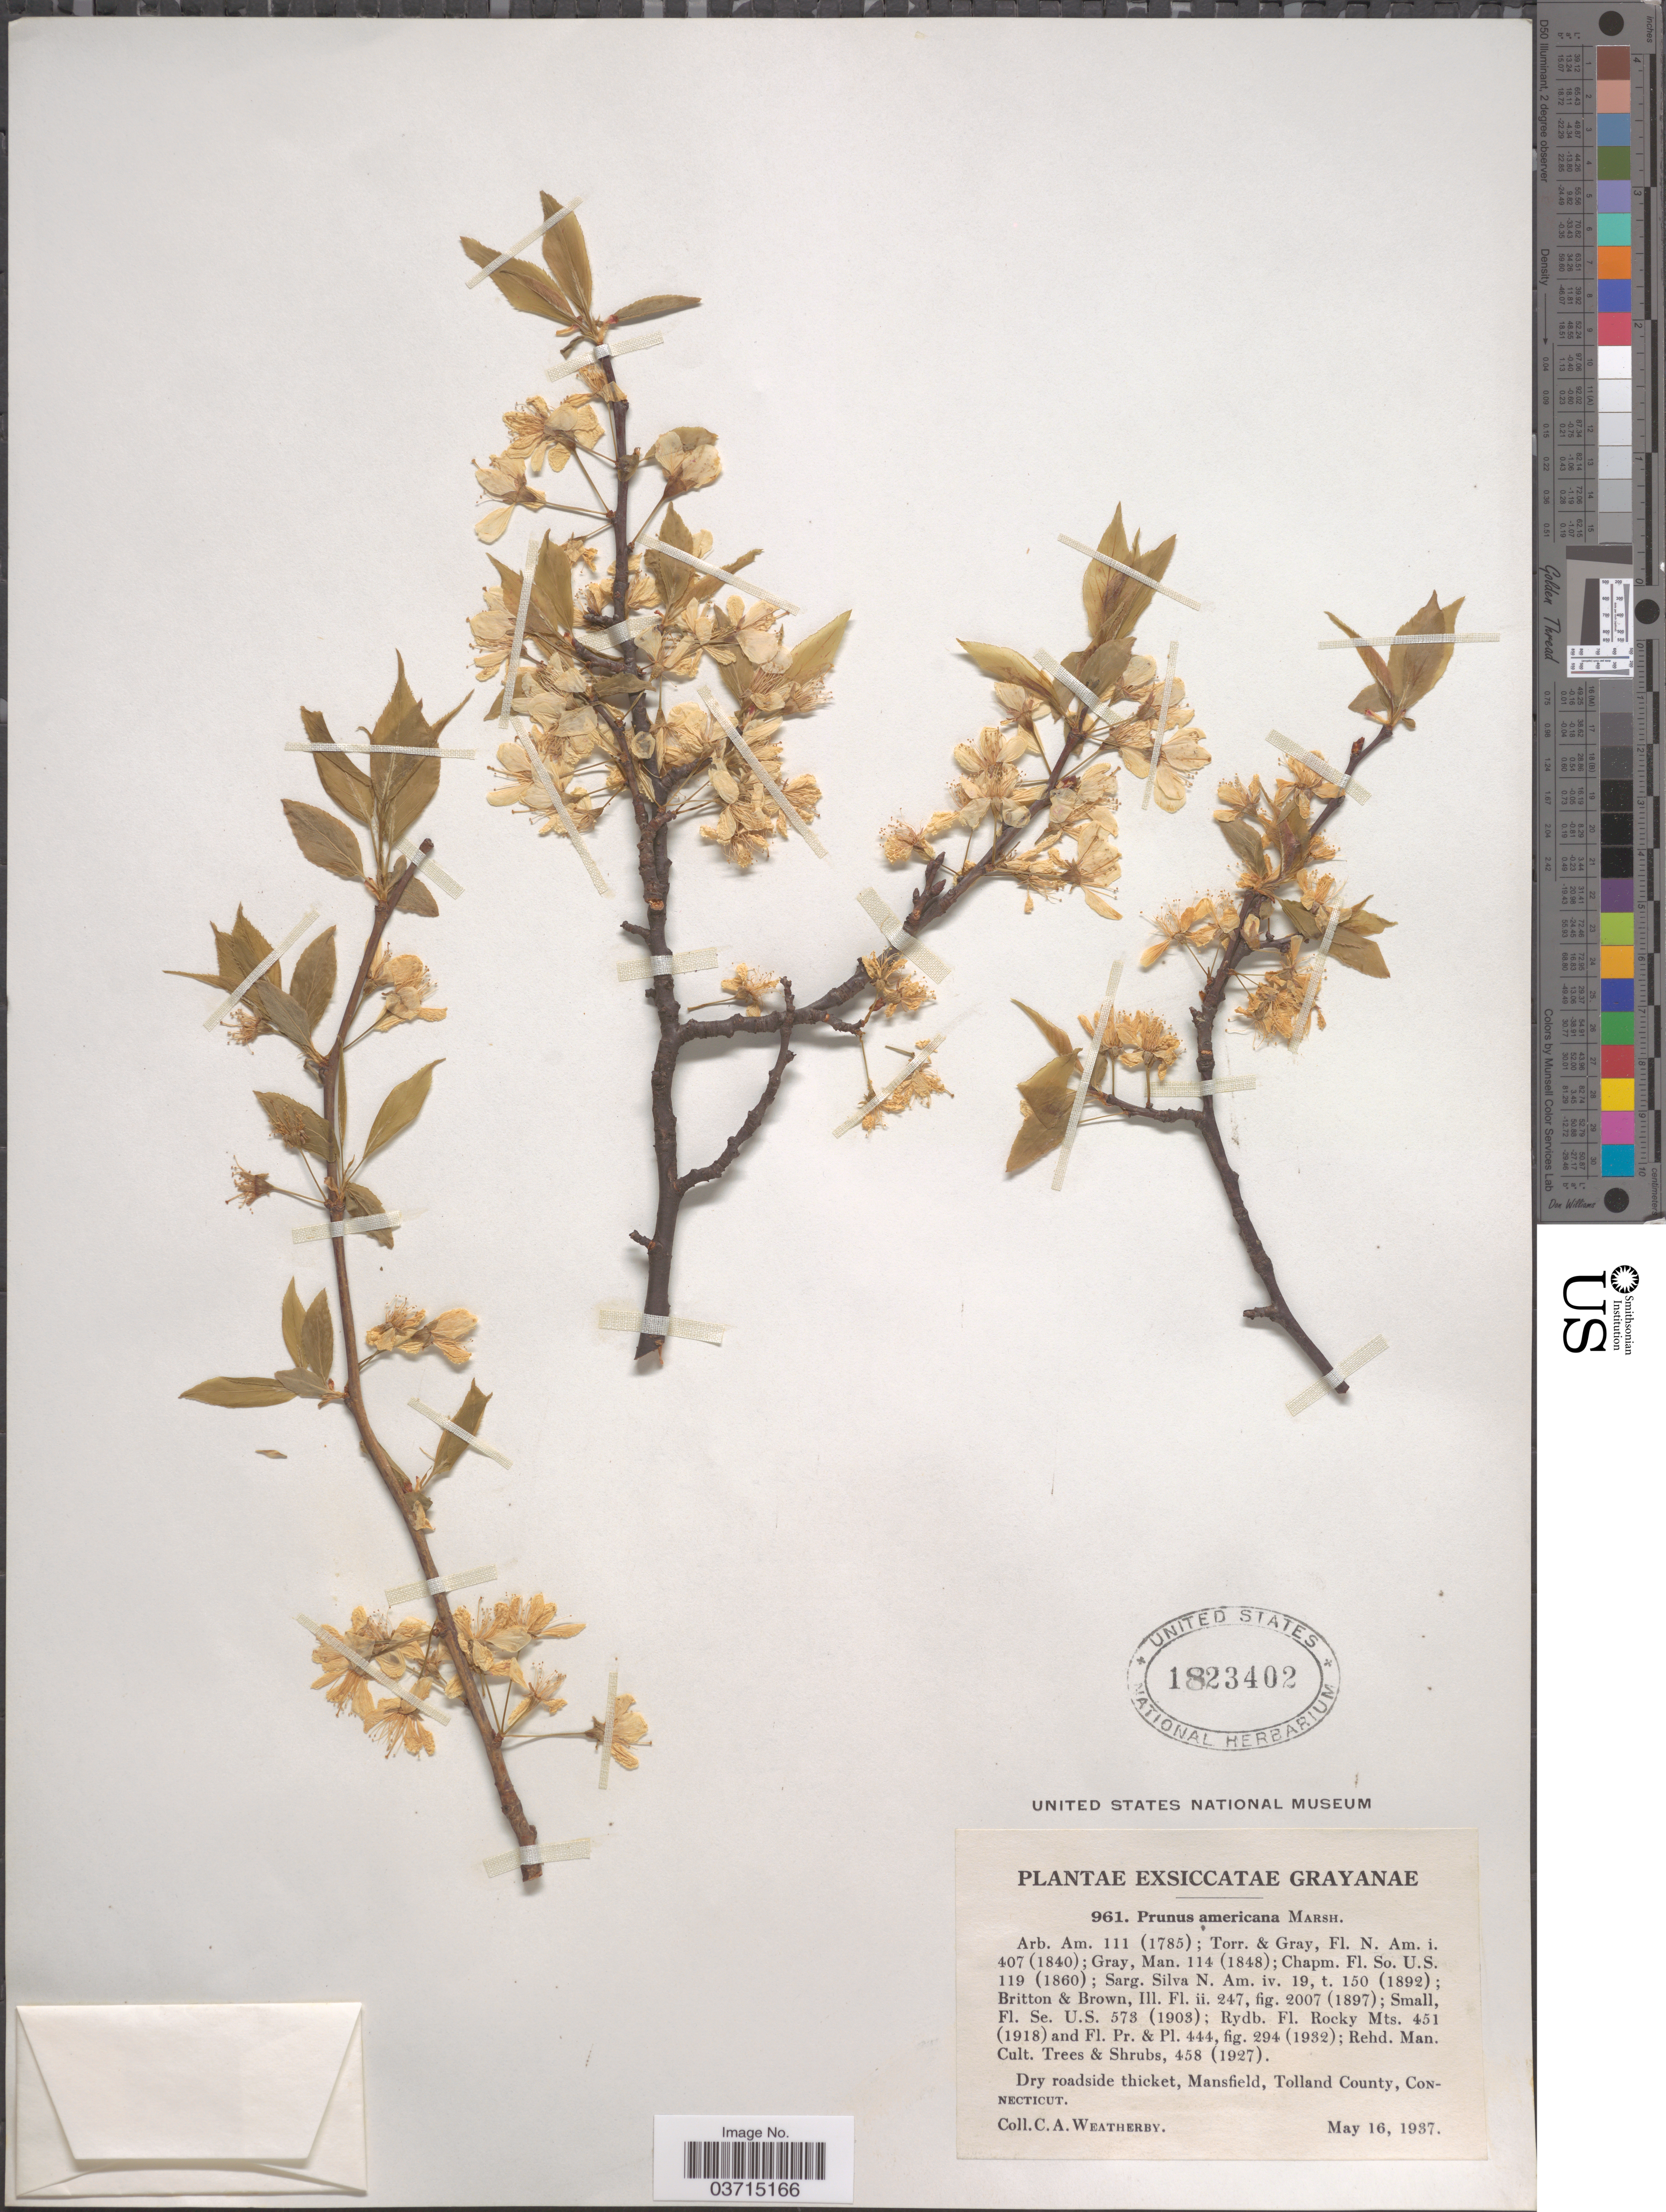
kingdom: Plantae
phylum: Tracheophyta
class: Magnoliopsida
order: Rosales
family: Rosaceae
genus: Prunus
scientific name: Prunus americana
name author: Marshall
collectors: C. A. Weatherby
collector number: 961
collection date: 1937-05-16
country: United States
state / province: Connecticut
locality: Mansfield, Tolland County.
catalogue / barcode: US 1823402